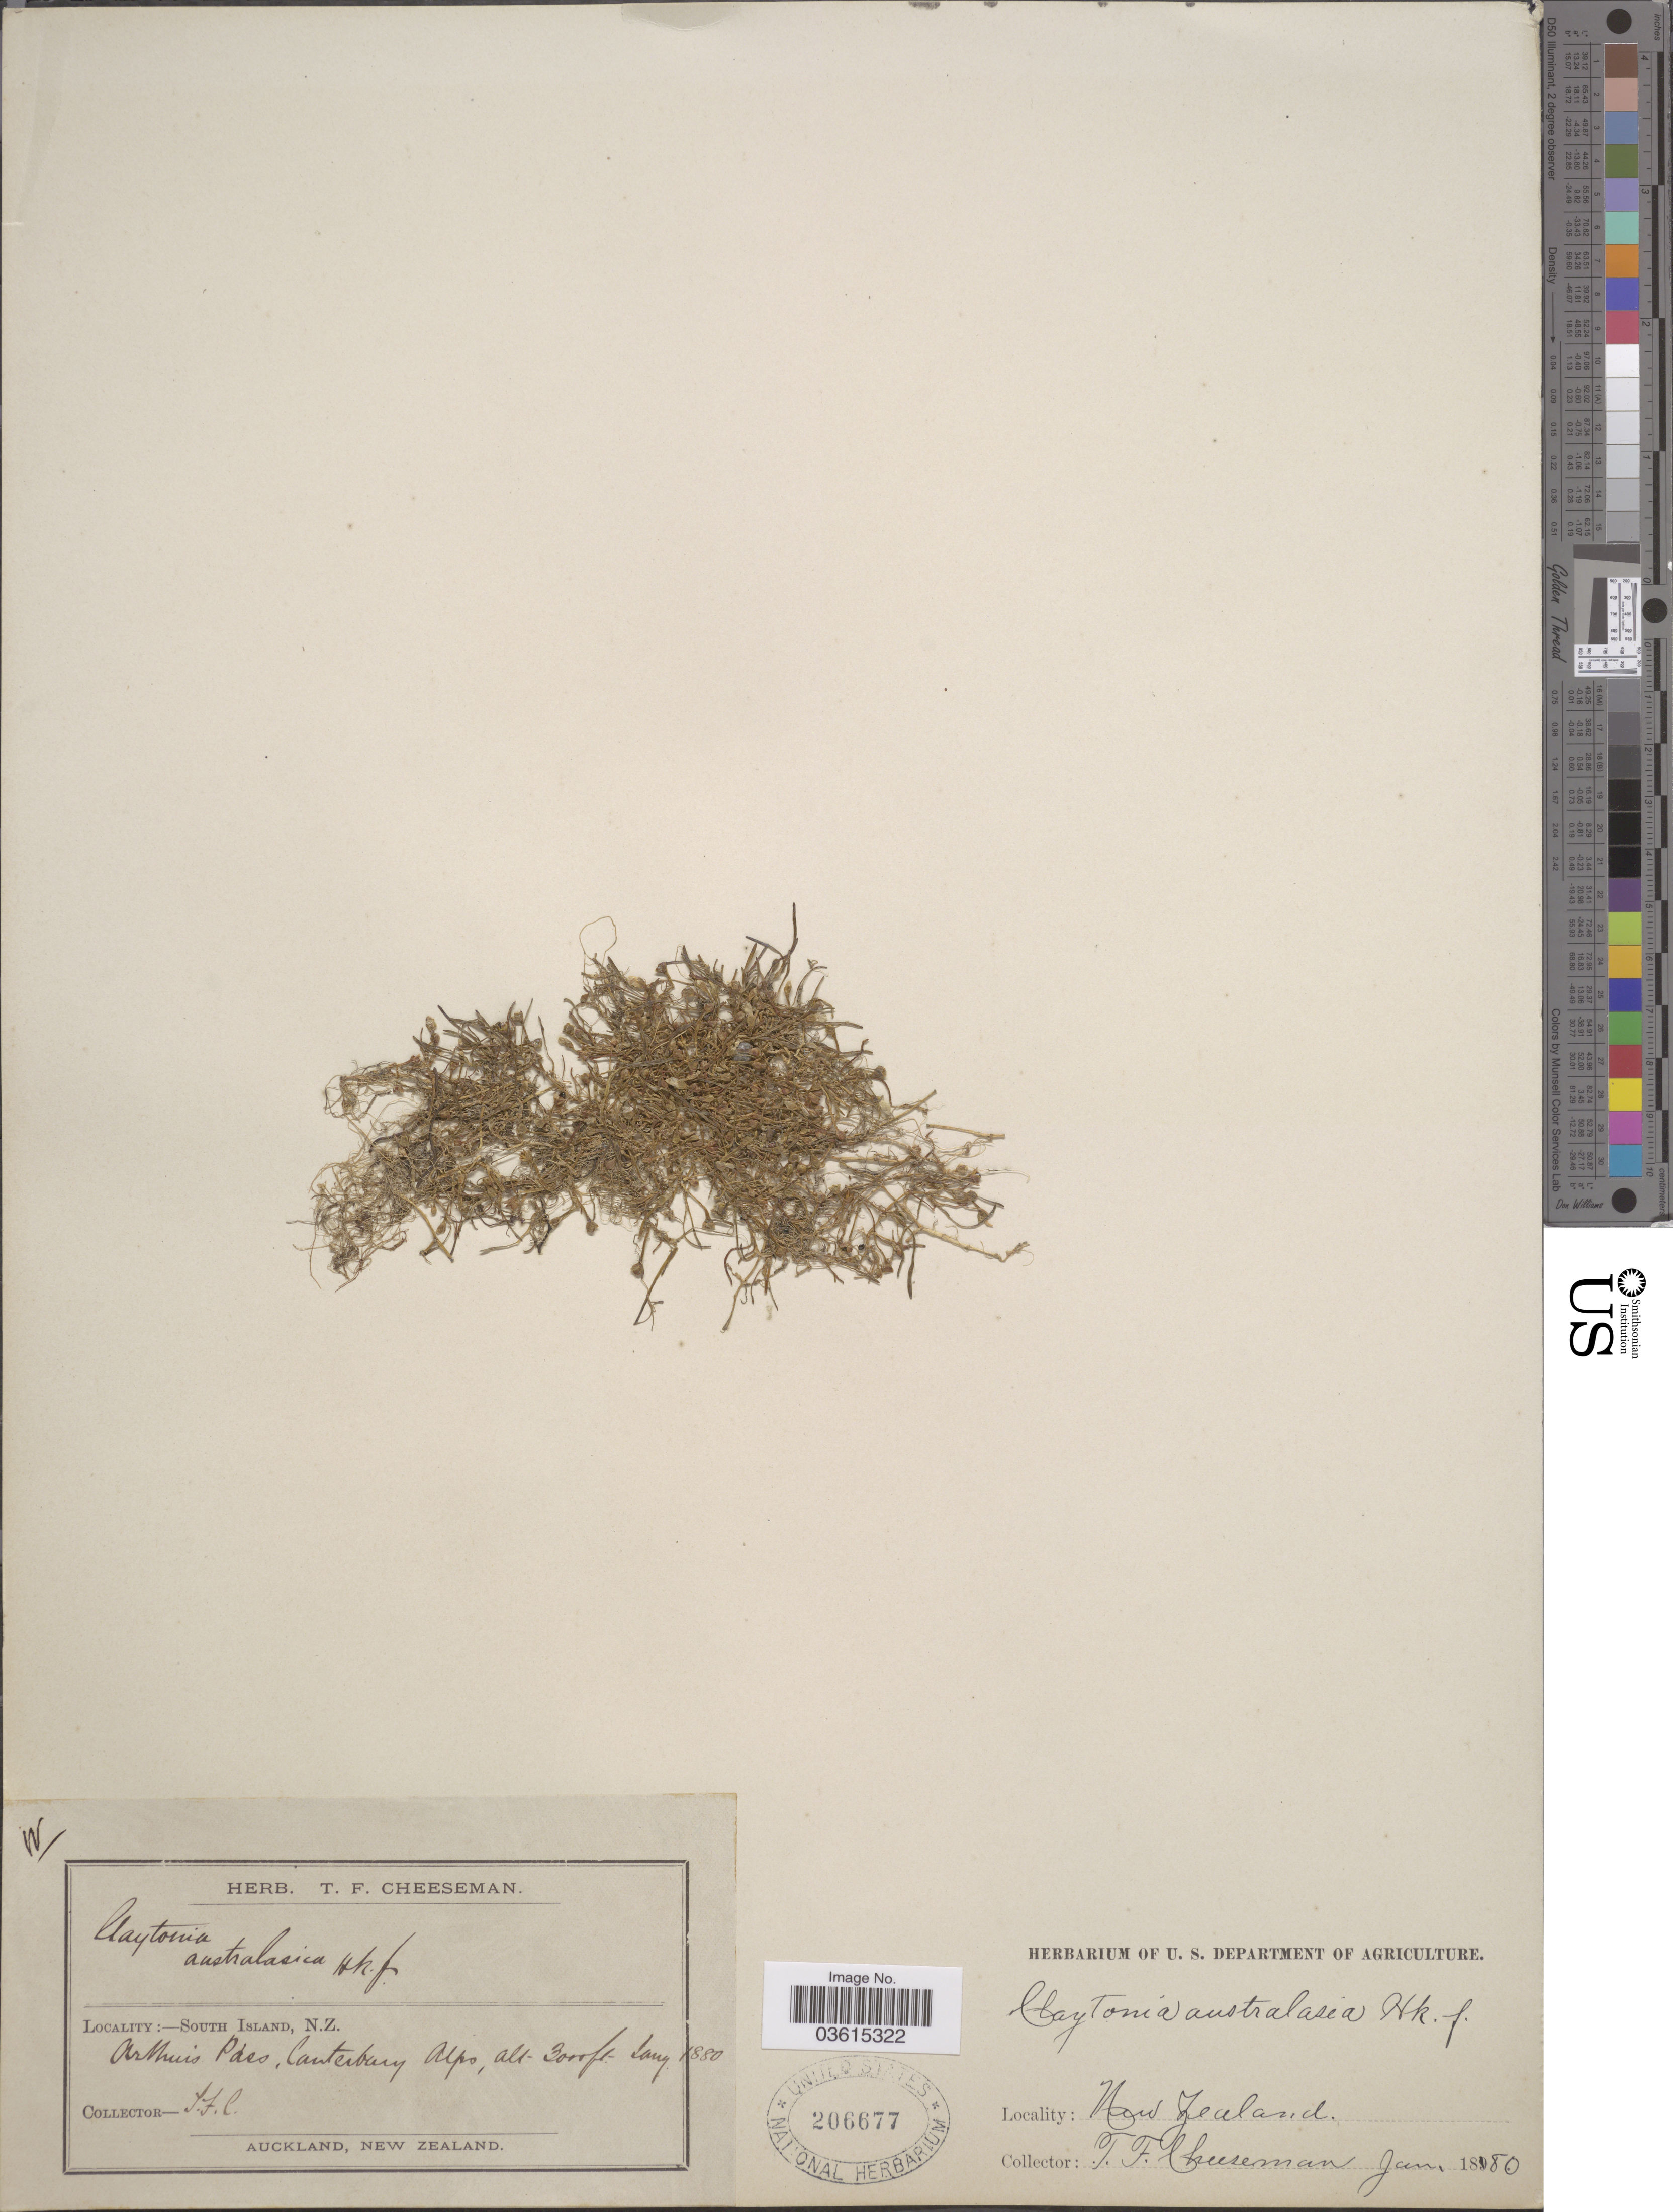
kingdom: Plantae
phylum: Tracheophyta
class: Magnoliopsida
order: Caryophyllales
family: Montiaceae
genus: Montia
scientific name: Montia australasica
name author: (Hook. f.) Pax & K. Hoffm.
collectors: T. F. Cheeseman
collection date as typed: Transcribed d/m/y: /8/1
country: New Zealand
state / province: Canterbury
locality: South Island. Arthur's Pass, Canterbury Alps.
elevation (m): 914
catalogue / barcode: US 206677